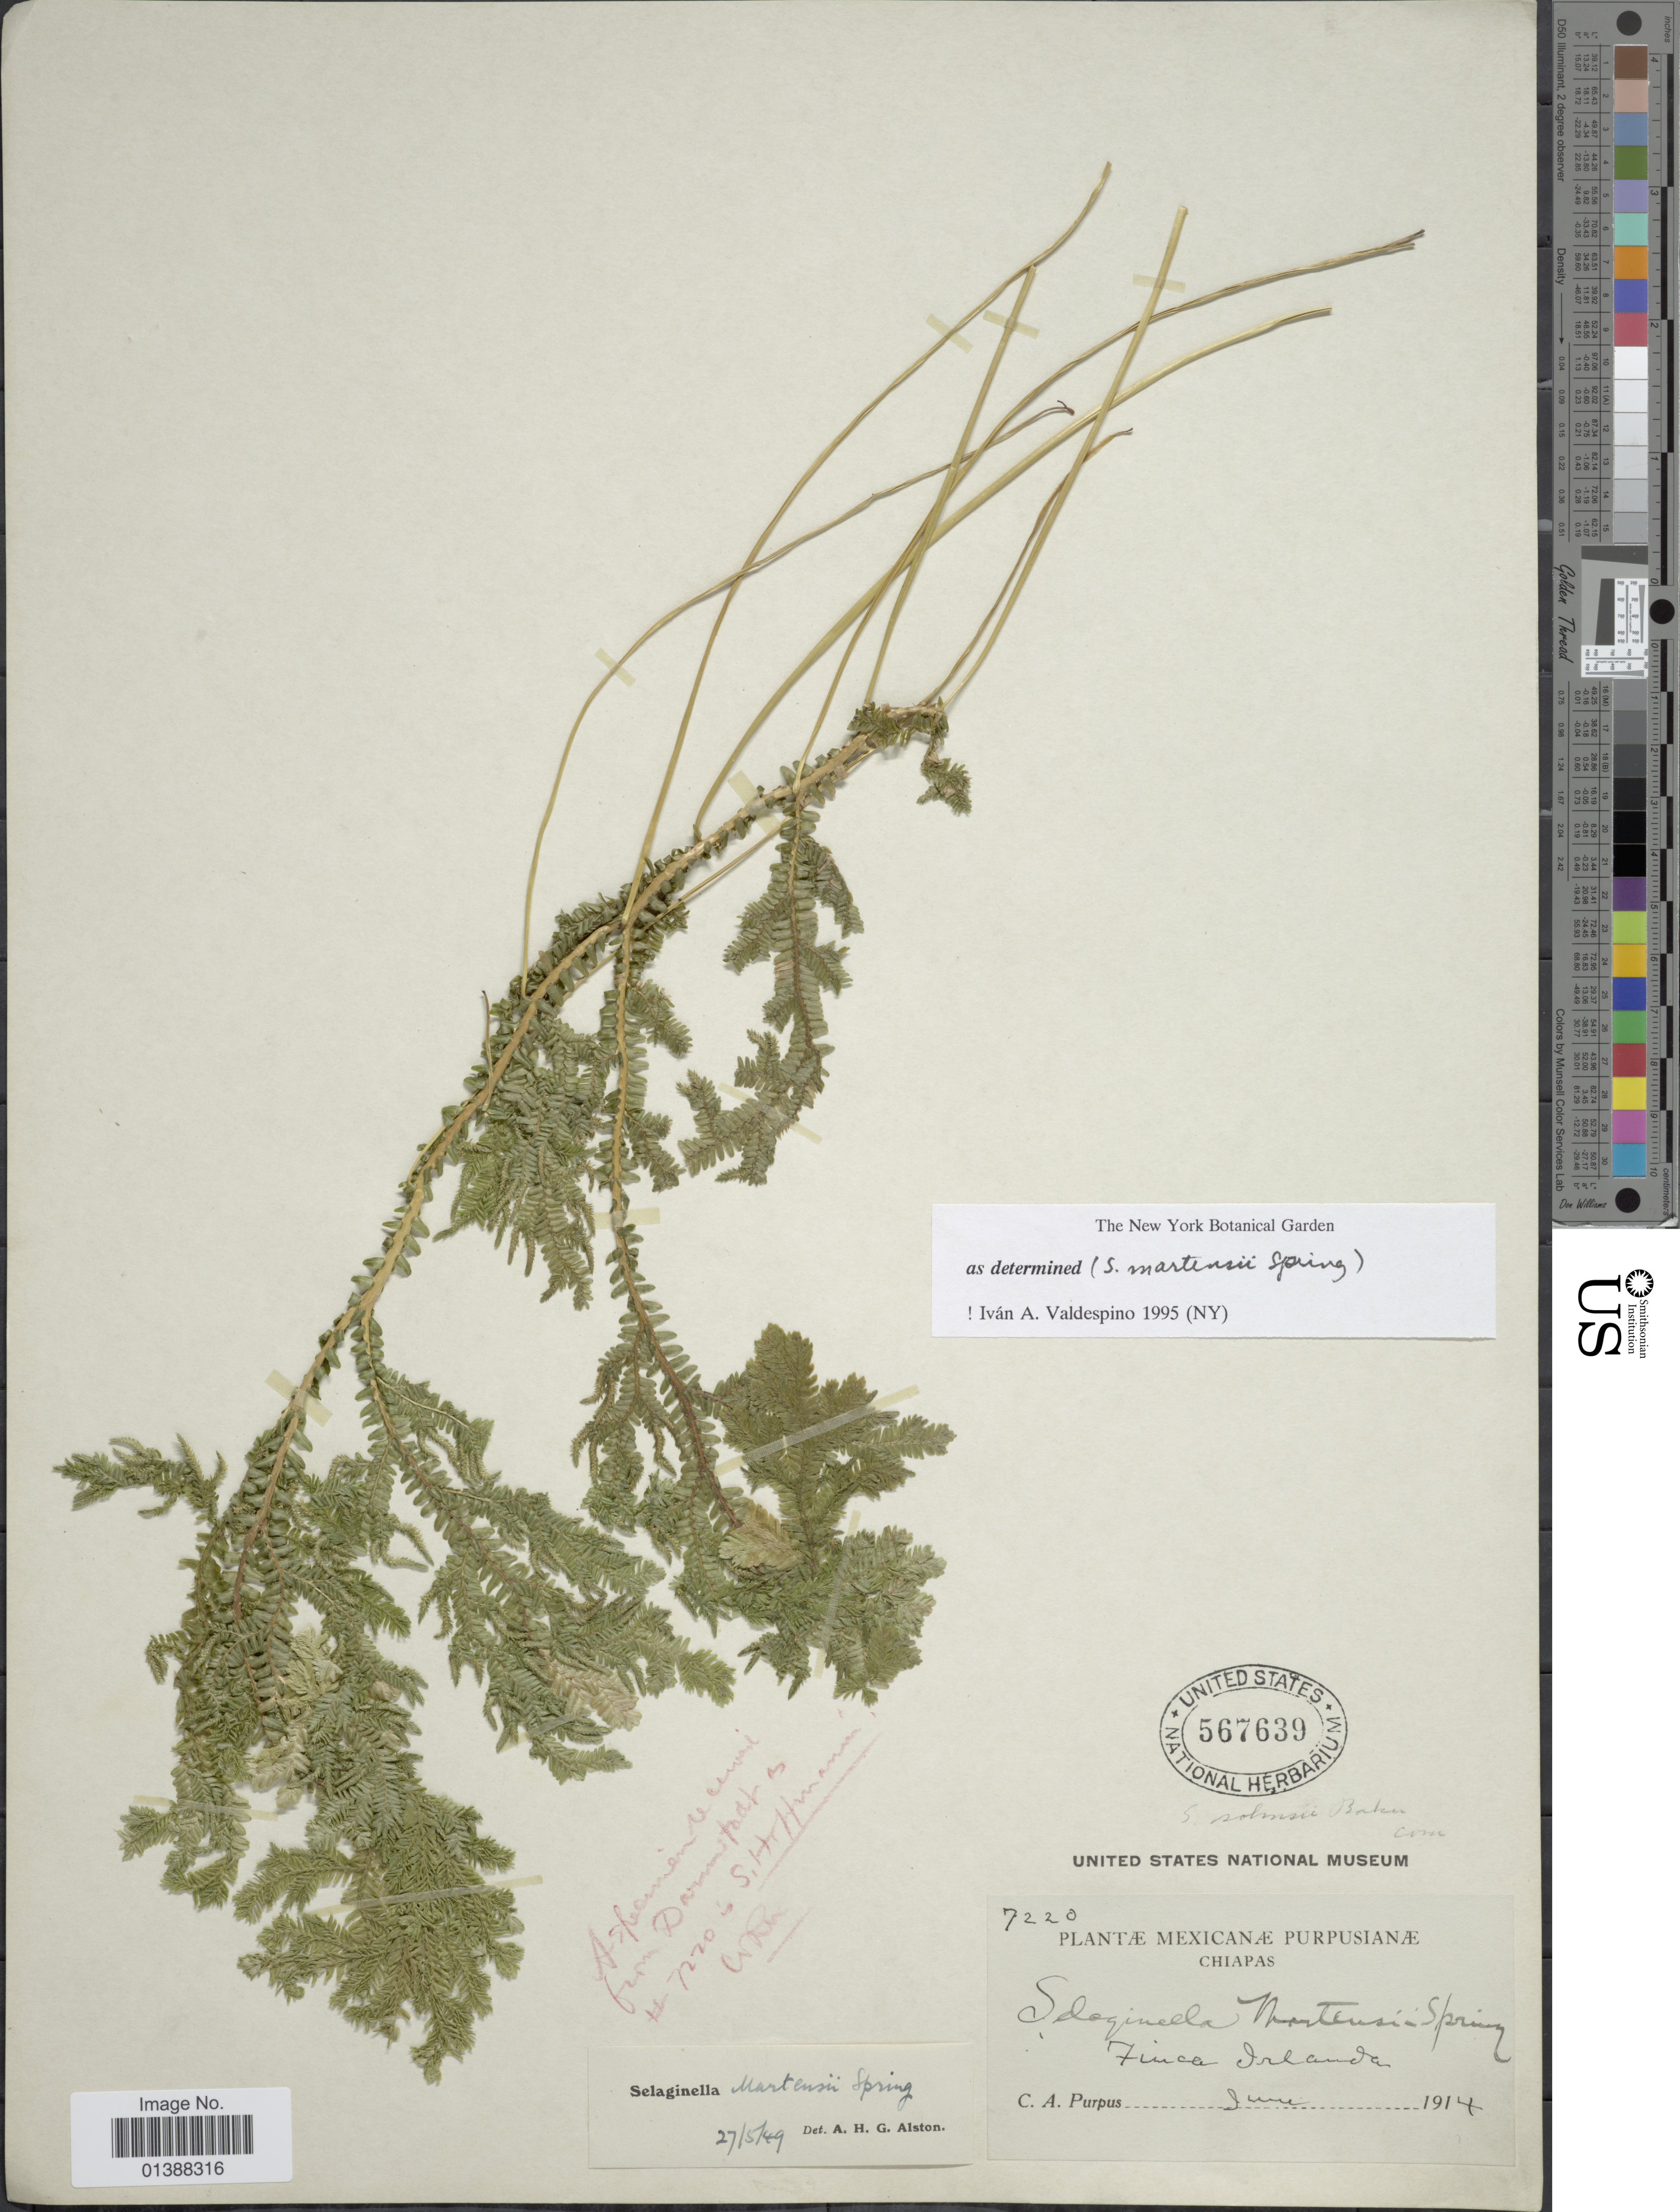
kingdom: Plantae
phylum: Tracheophyta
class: Lycopodiopsida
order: Selaginellales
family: Selaginellaceae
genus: Selaginella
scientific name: Selaginella martensii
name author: Spring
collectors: C. A. Purpus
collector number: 72220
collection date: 1914-06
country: Mexico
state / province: Chiapas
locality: Finca Yolanda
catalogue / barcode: US 567639